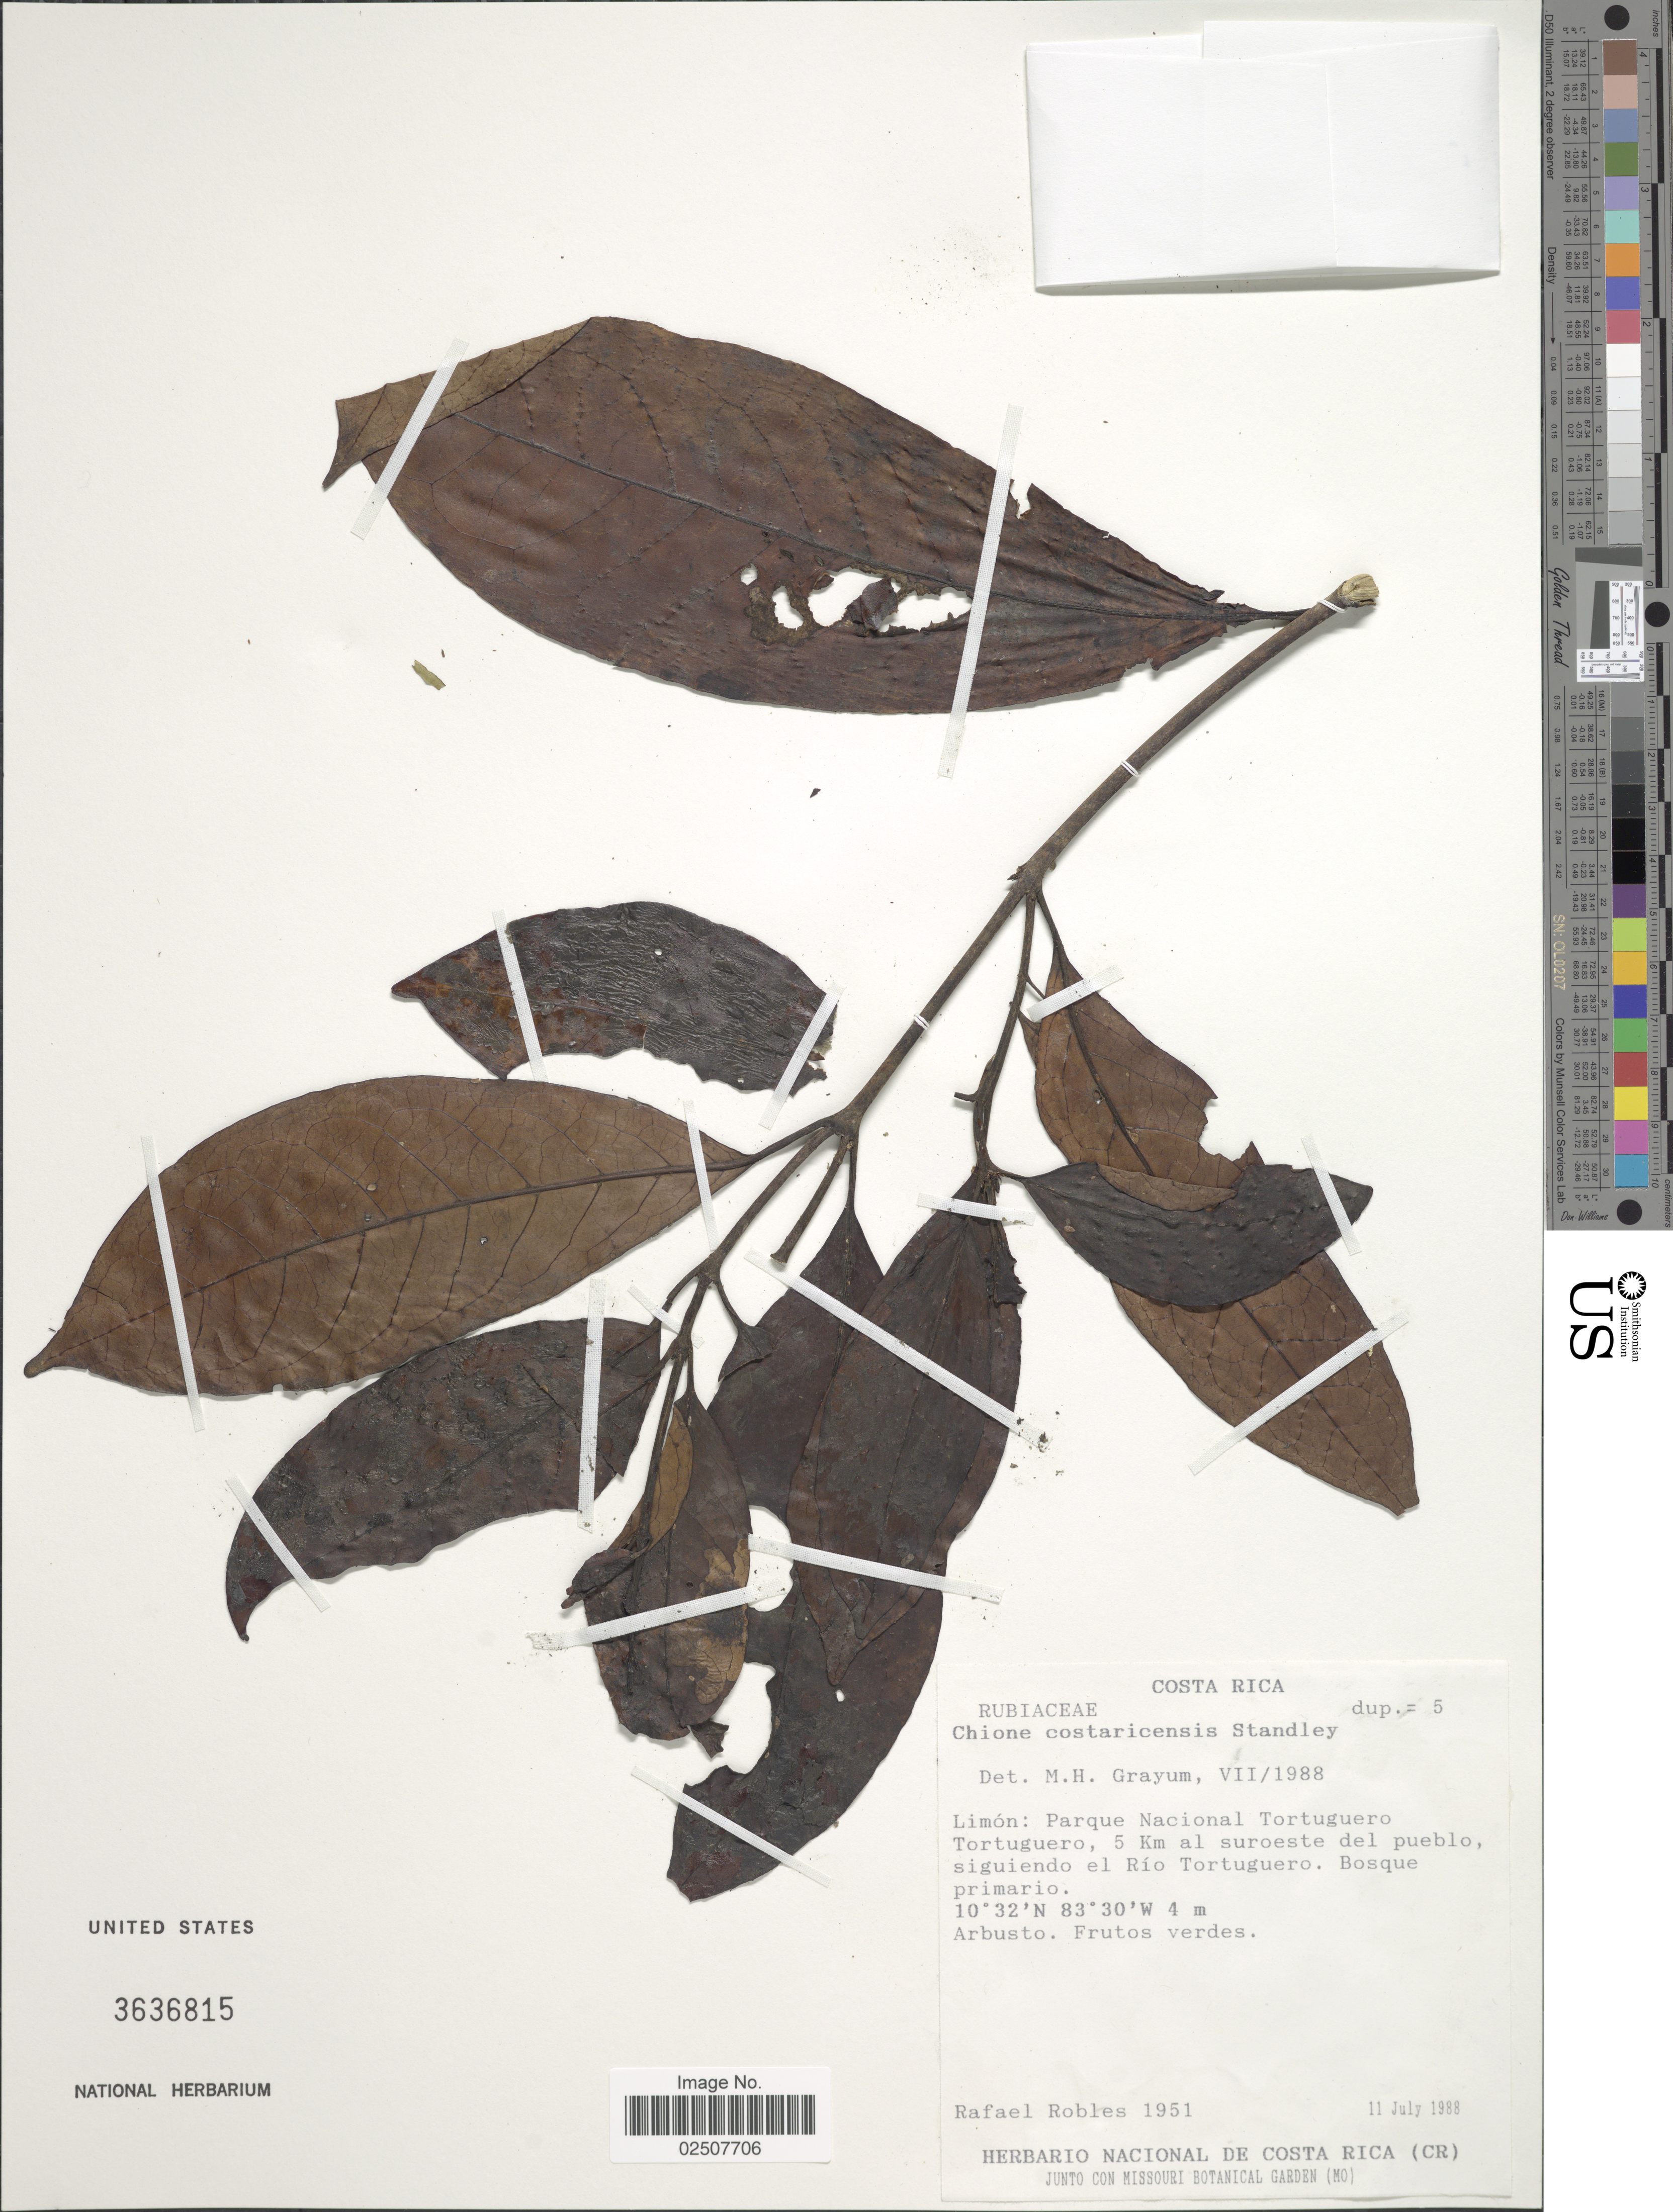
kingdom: Plantae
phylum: Tracheophyta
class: Magnoliopsida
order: Gentianales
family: Rubiaceae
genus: Chione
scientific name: Chione venosa var. venosa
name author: (Sw.) Urb.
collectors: R. Robles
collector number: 1951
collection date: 1988-07-11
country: Costa Rica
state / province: Limón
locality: Parque Nacional Tortuguero Tortuguero, 5 Km al suroeste del pueblo, siguiendo el Río Tortuguero. Bosque primario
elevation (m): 4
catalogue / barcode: US 3636815